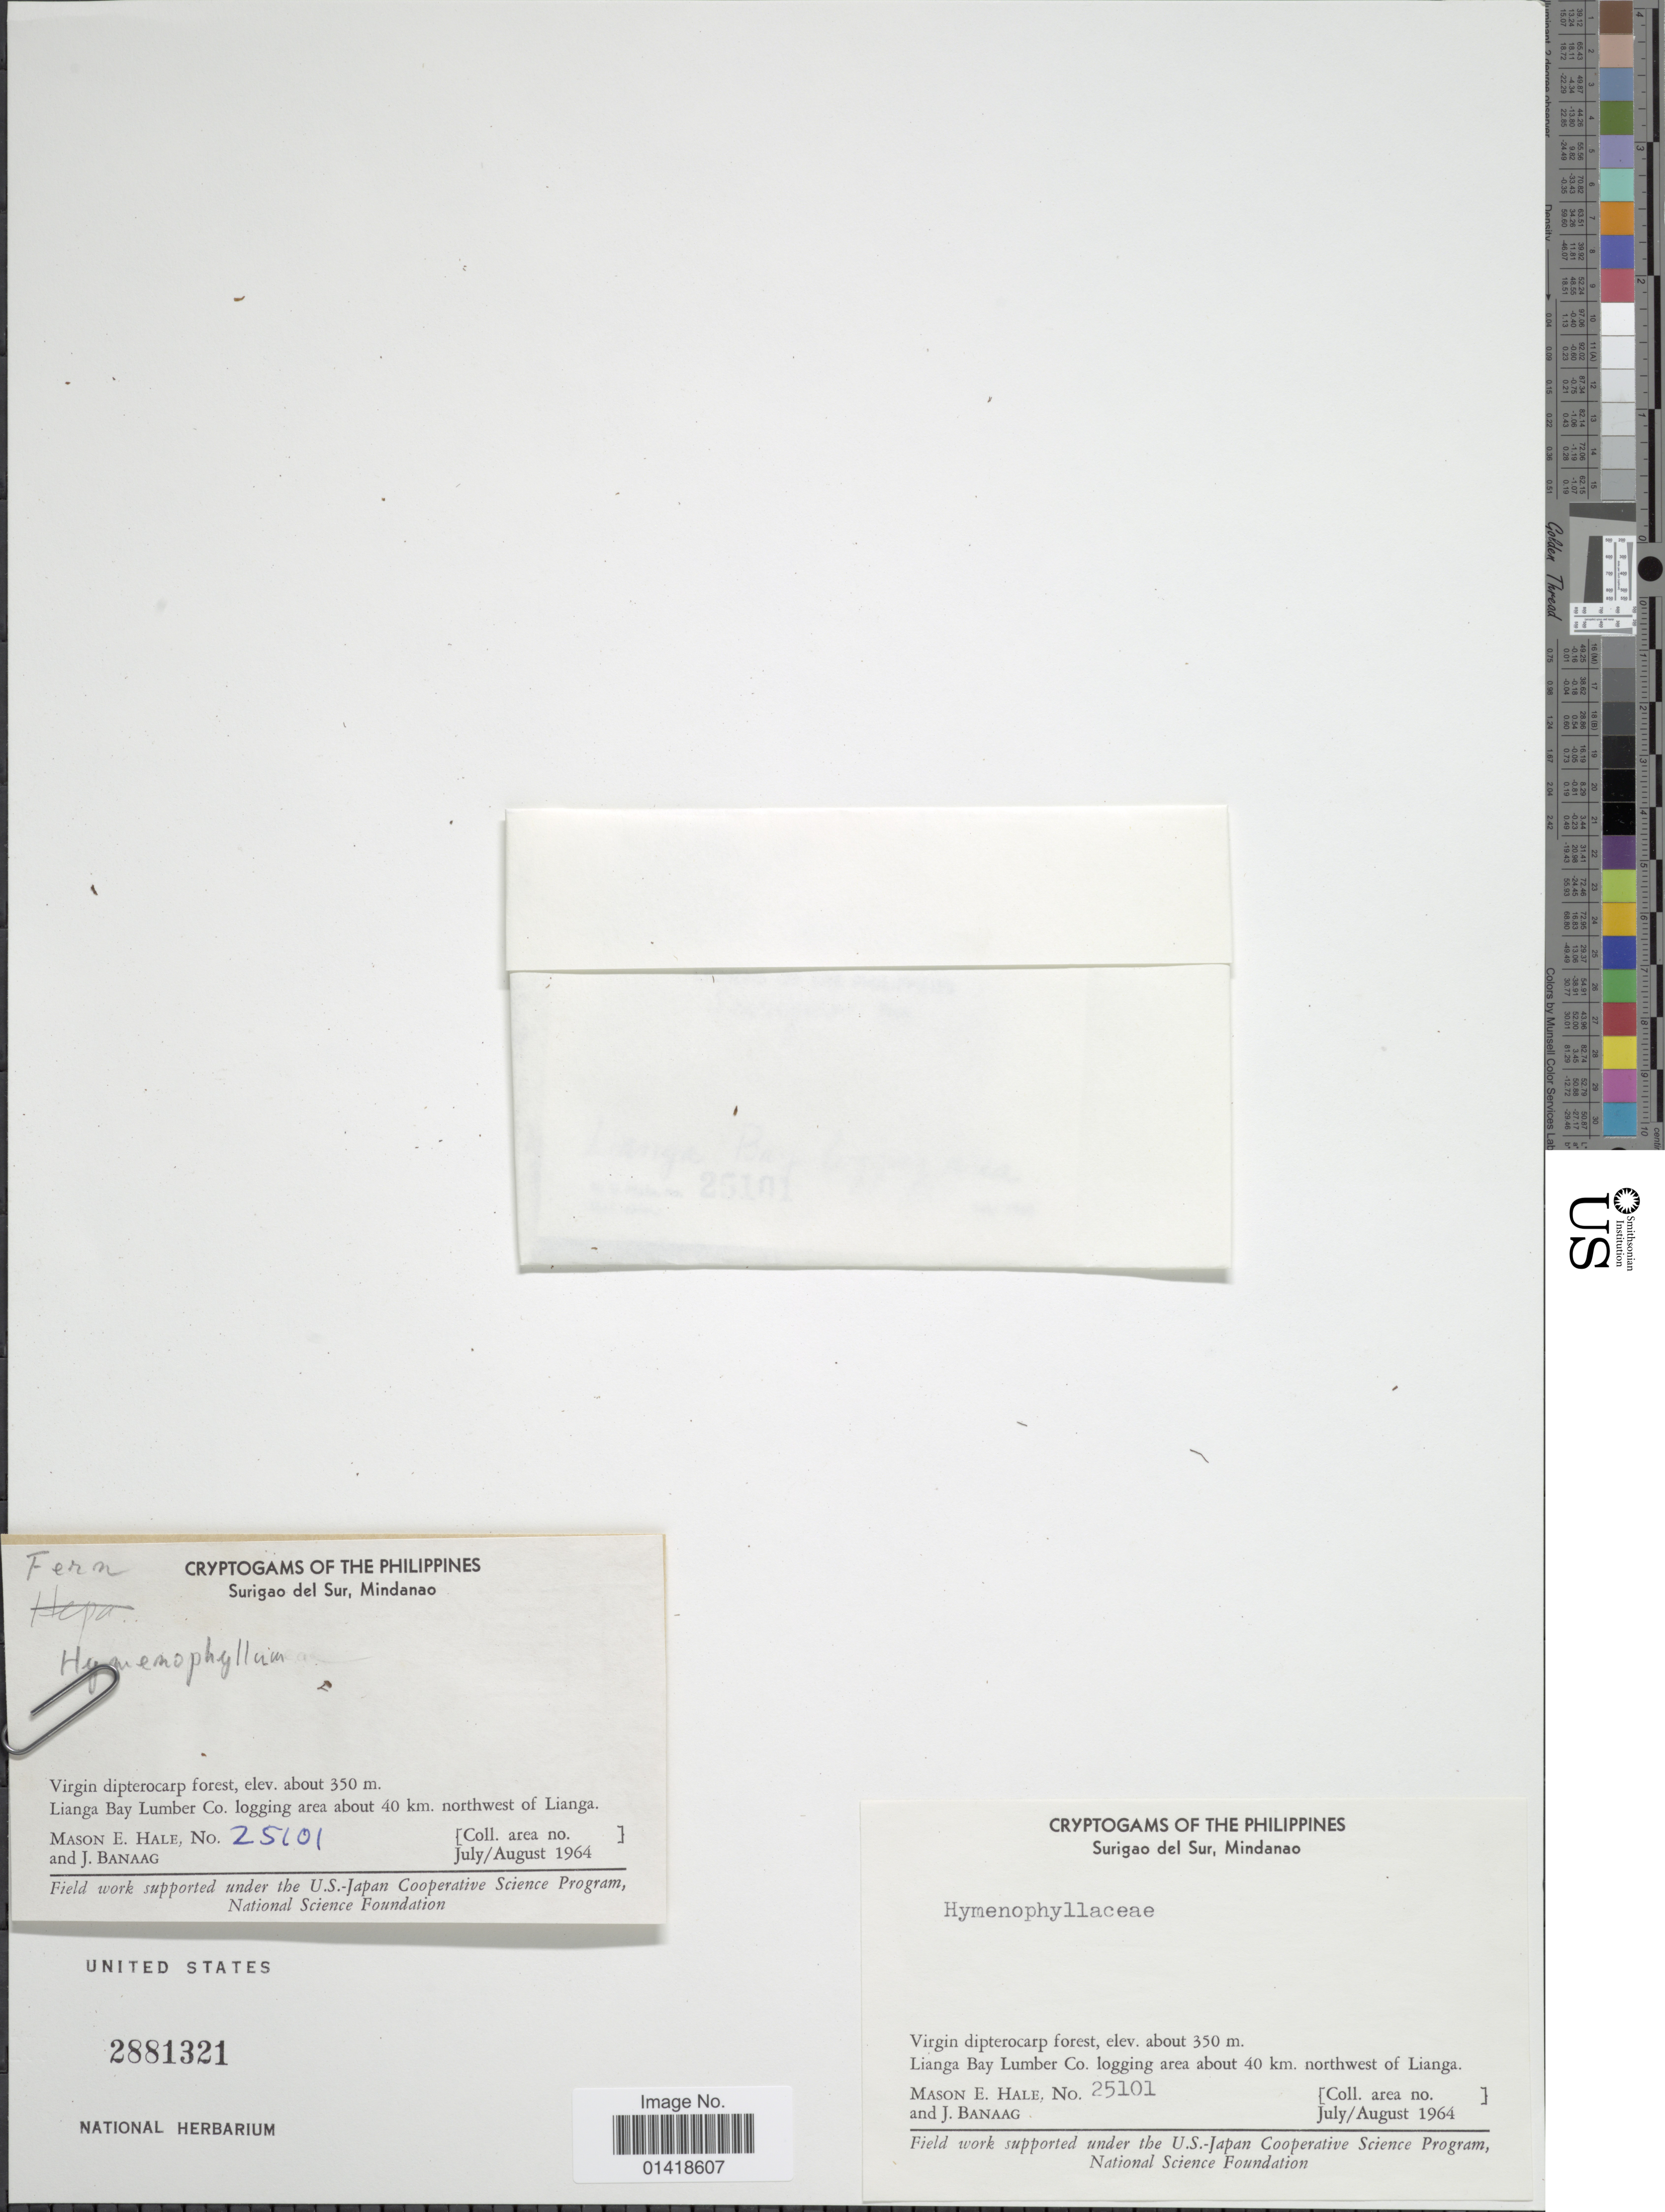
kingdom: Plantae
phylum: Tracheophyta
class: Polypodiopsida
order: Hymenophyllales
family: Hymenophyllaceae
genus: Hymenophyllum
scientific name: Hymenophyllum sp.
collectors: M. Hale & J. Banaag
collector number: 25101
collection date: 1964-07/1964-08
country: Philippines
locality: The Philippines. Surigao del Sur, Mindanao. Virgin diptecarp forest. Lianga Bay Lumber Co. logging area about 40 km. northwest of Lianga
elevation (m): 350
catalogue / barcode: US 2881321